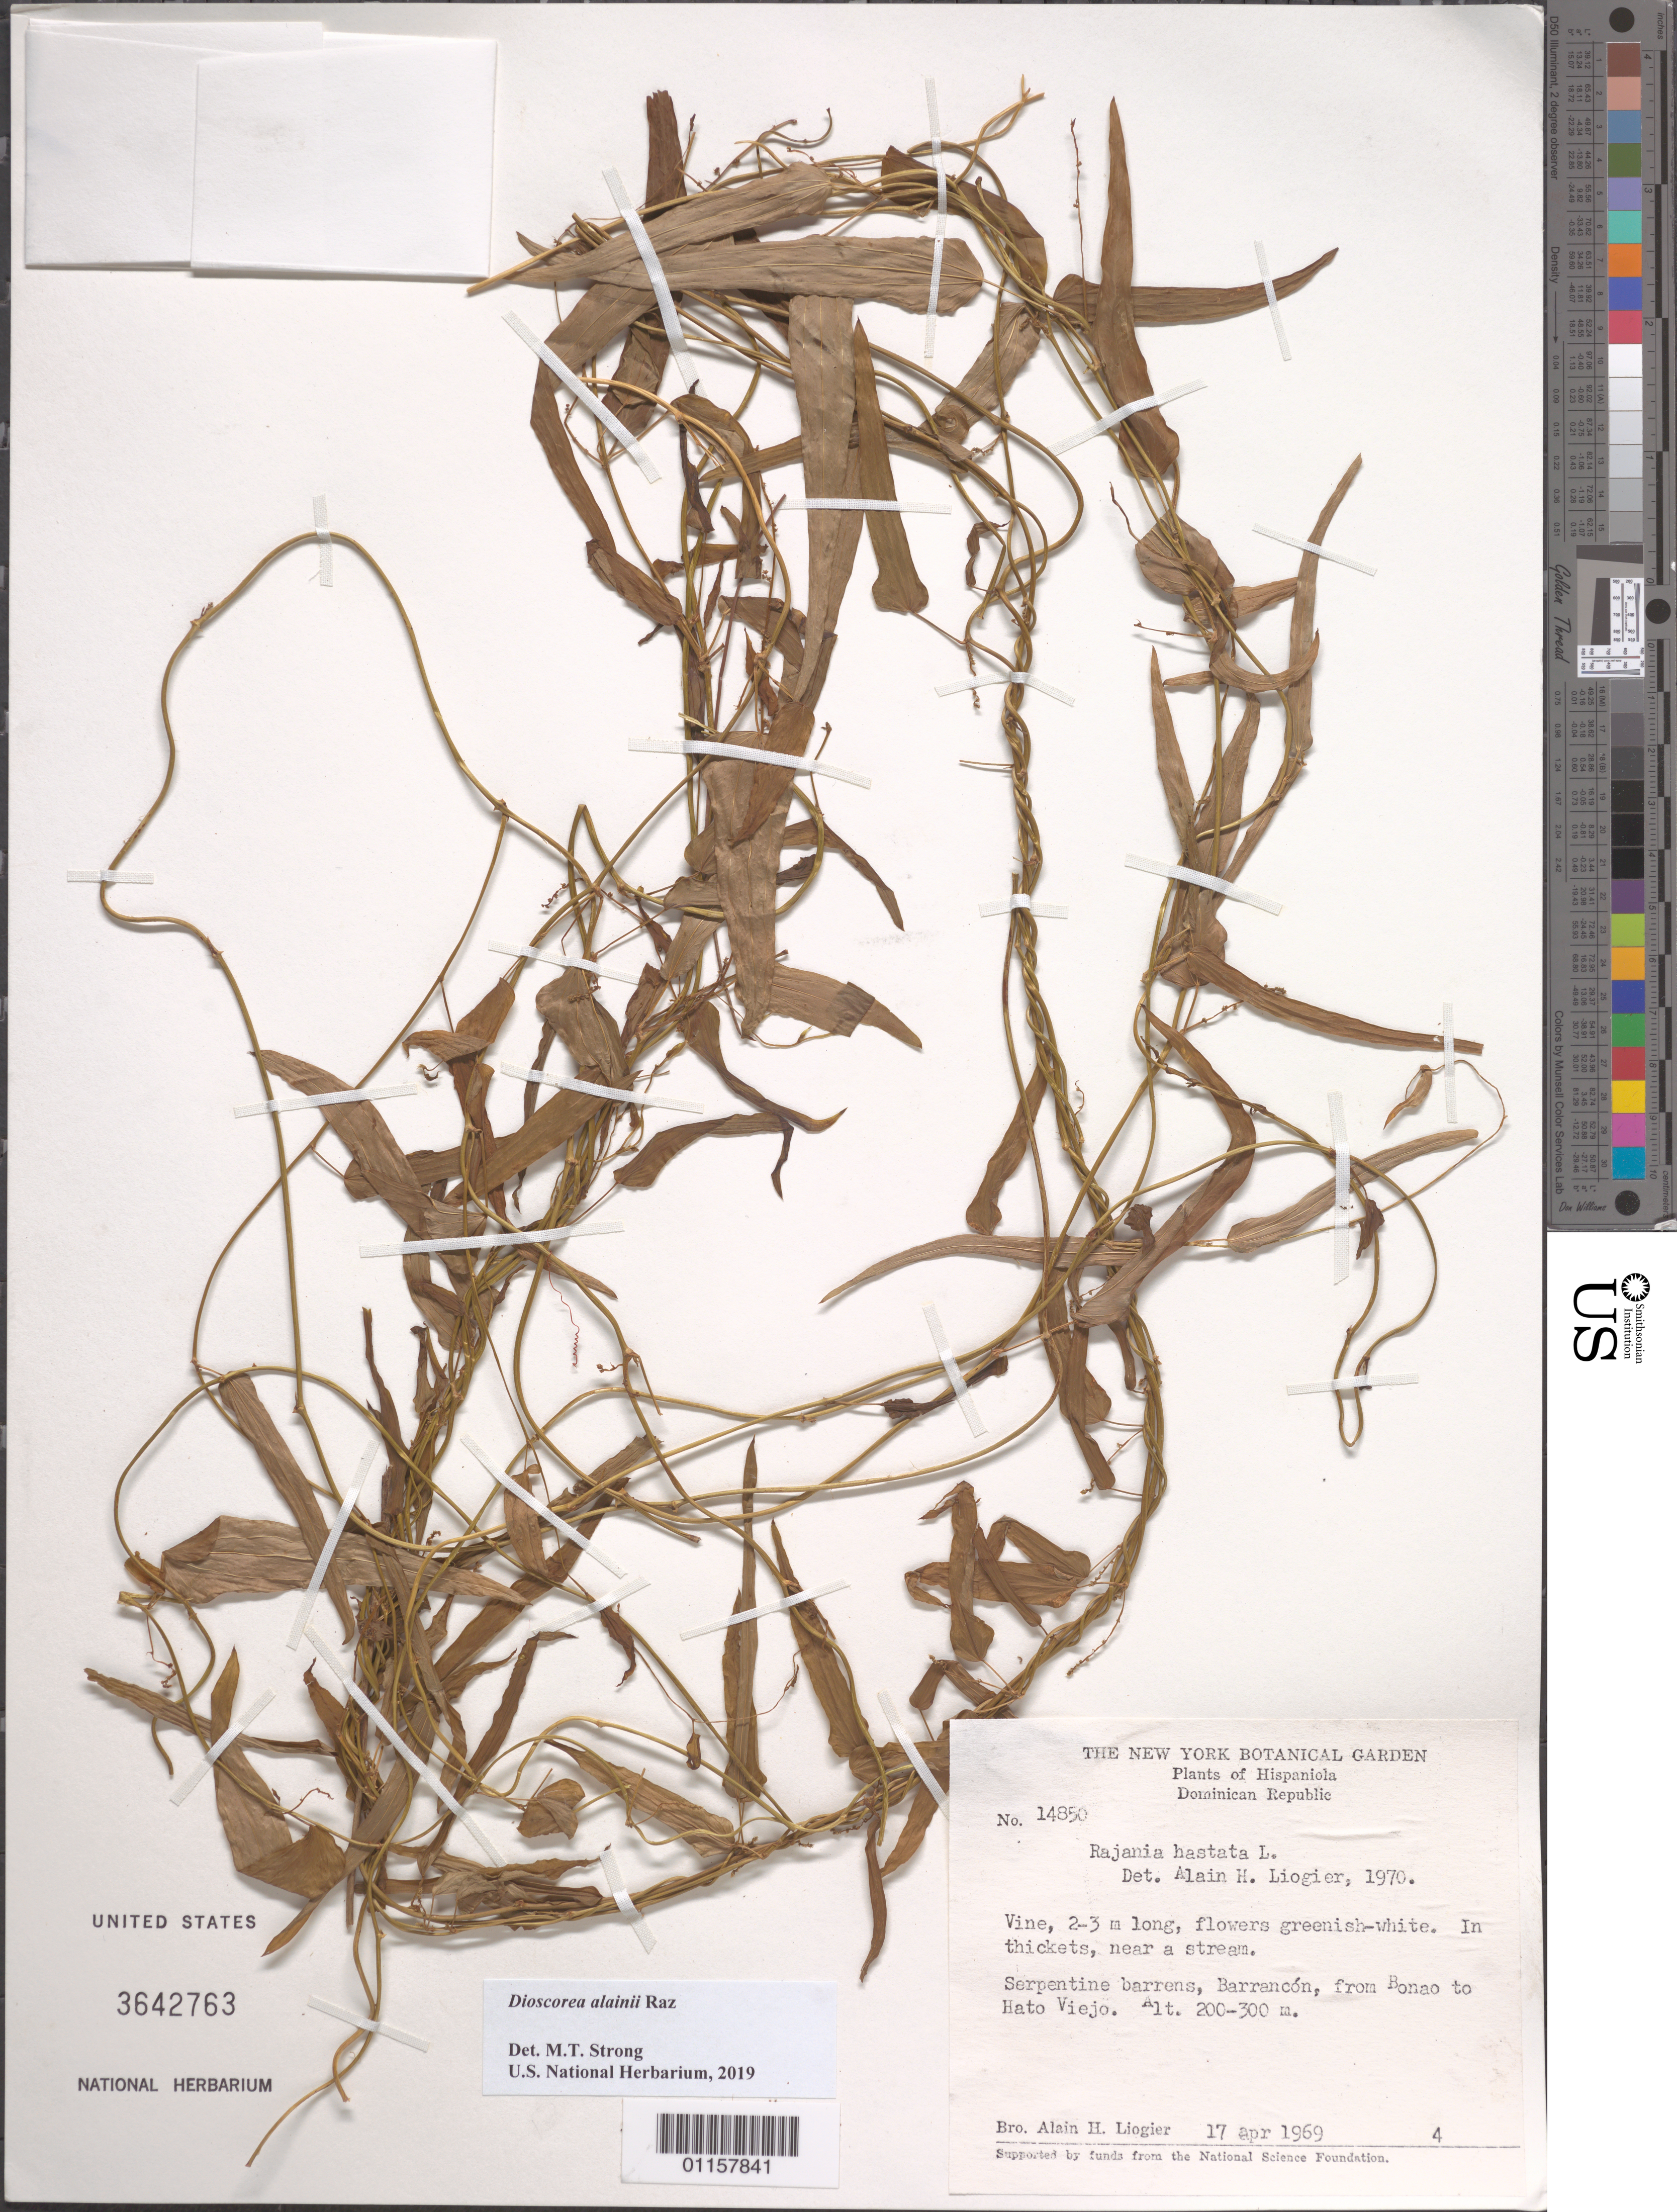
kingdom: Plantae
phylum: Tracheophyta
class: Liliopsida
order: Dioscoreales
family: Dioscoreaceae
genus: Dioscorea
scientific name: Dioscorea alainii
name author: Raz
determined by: Strong, M. T., (US), Smithsonian Institution - National Museum of Natural History (UNITED STATES)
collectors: A. H. Liogier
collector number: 14850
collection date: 1969-04-17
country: Dominican Republic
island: Hispaniola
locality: Barrancón, from Bonao to Hato Viejo.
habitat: Serpentine barrens; in thickets, near a stream.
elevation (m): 200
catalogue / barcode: US 3642763